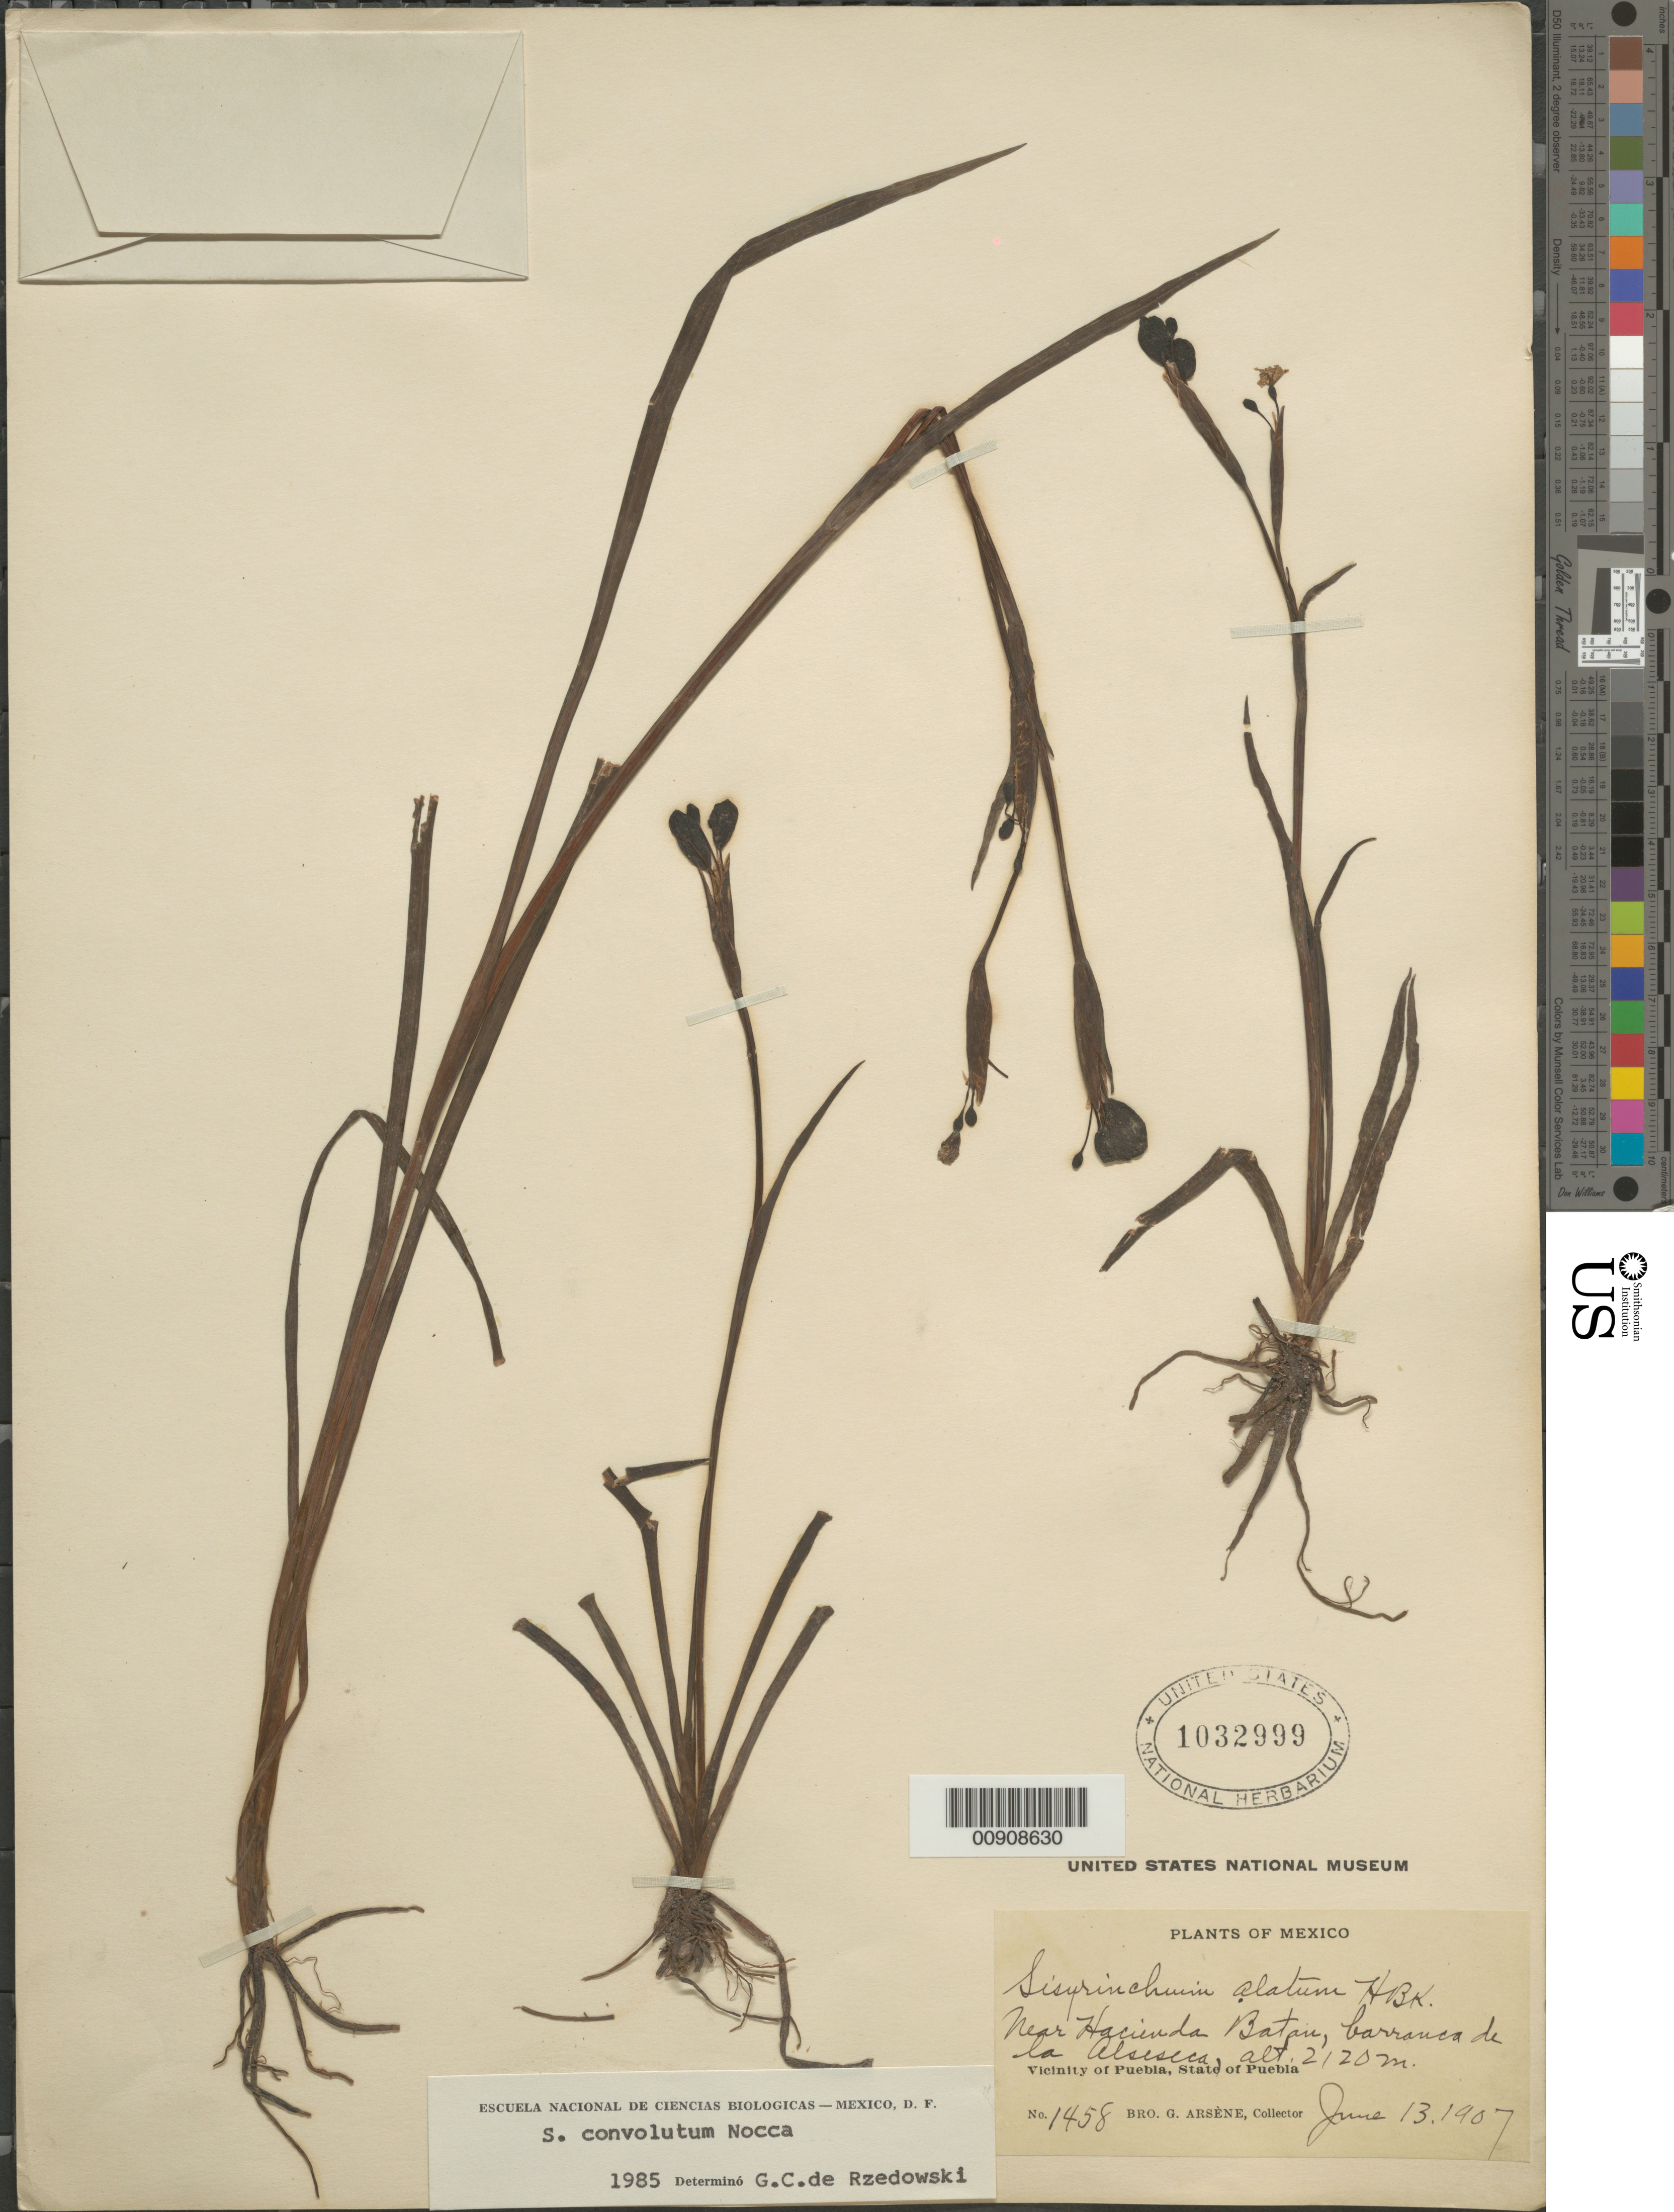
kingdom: Plantae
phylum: Tracheophyta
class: Liliopsida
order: Asparagales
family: Iridaceae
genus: Sisyrinchium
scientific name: Sisyrinchium convolutum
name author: Nocca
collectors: Bro. G. Arsène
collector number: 1458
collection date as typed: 13 Jun 1907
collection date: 1907-06-13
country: Mexico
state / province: Puebla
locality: Near Hacienda Batan, barranca de la Alseseca. Vicinity of Puebla, State of Puebla.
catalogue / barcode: US 1032999